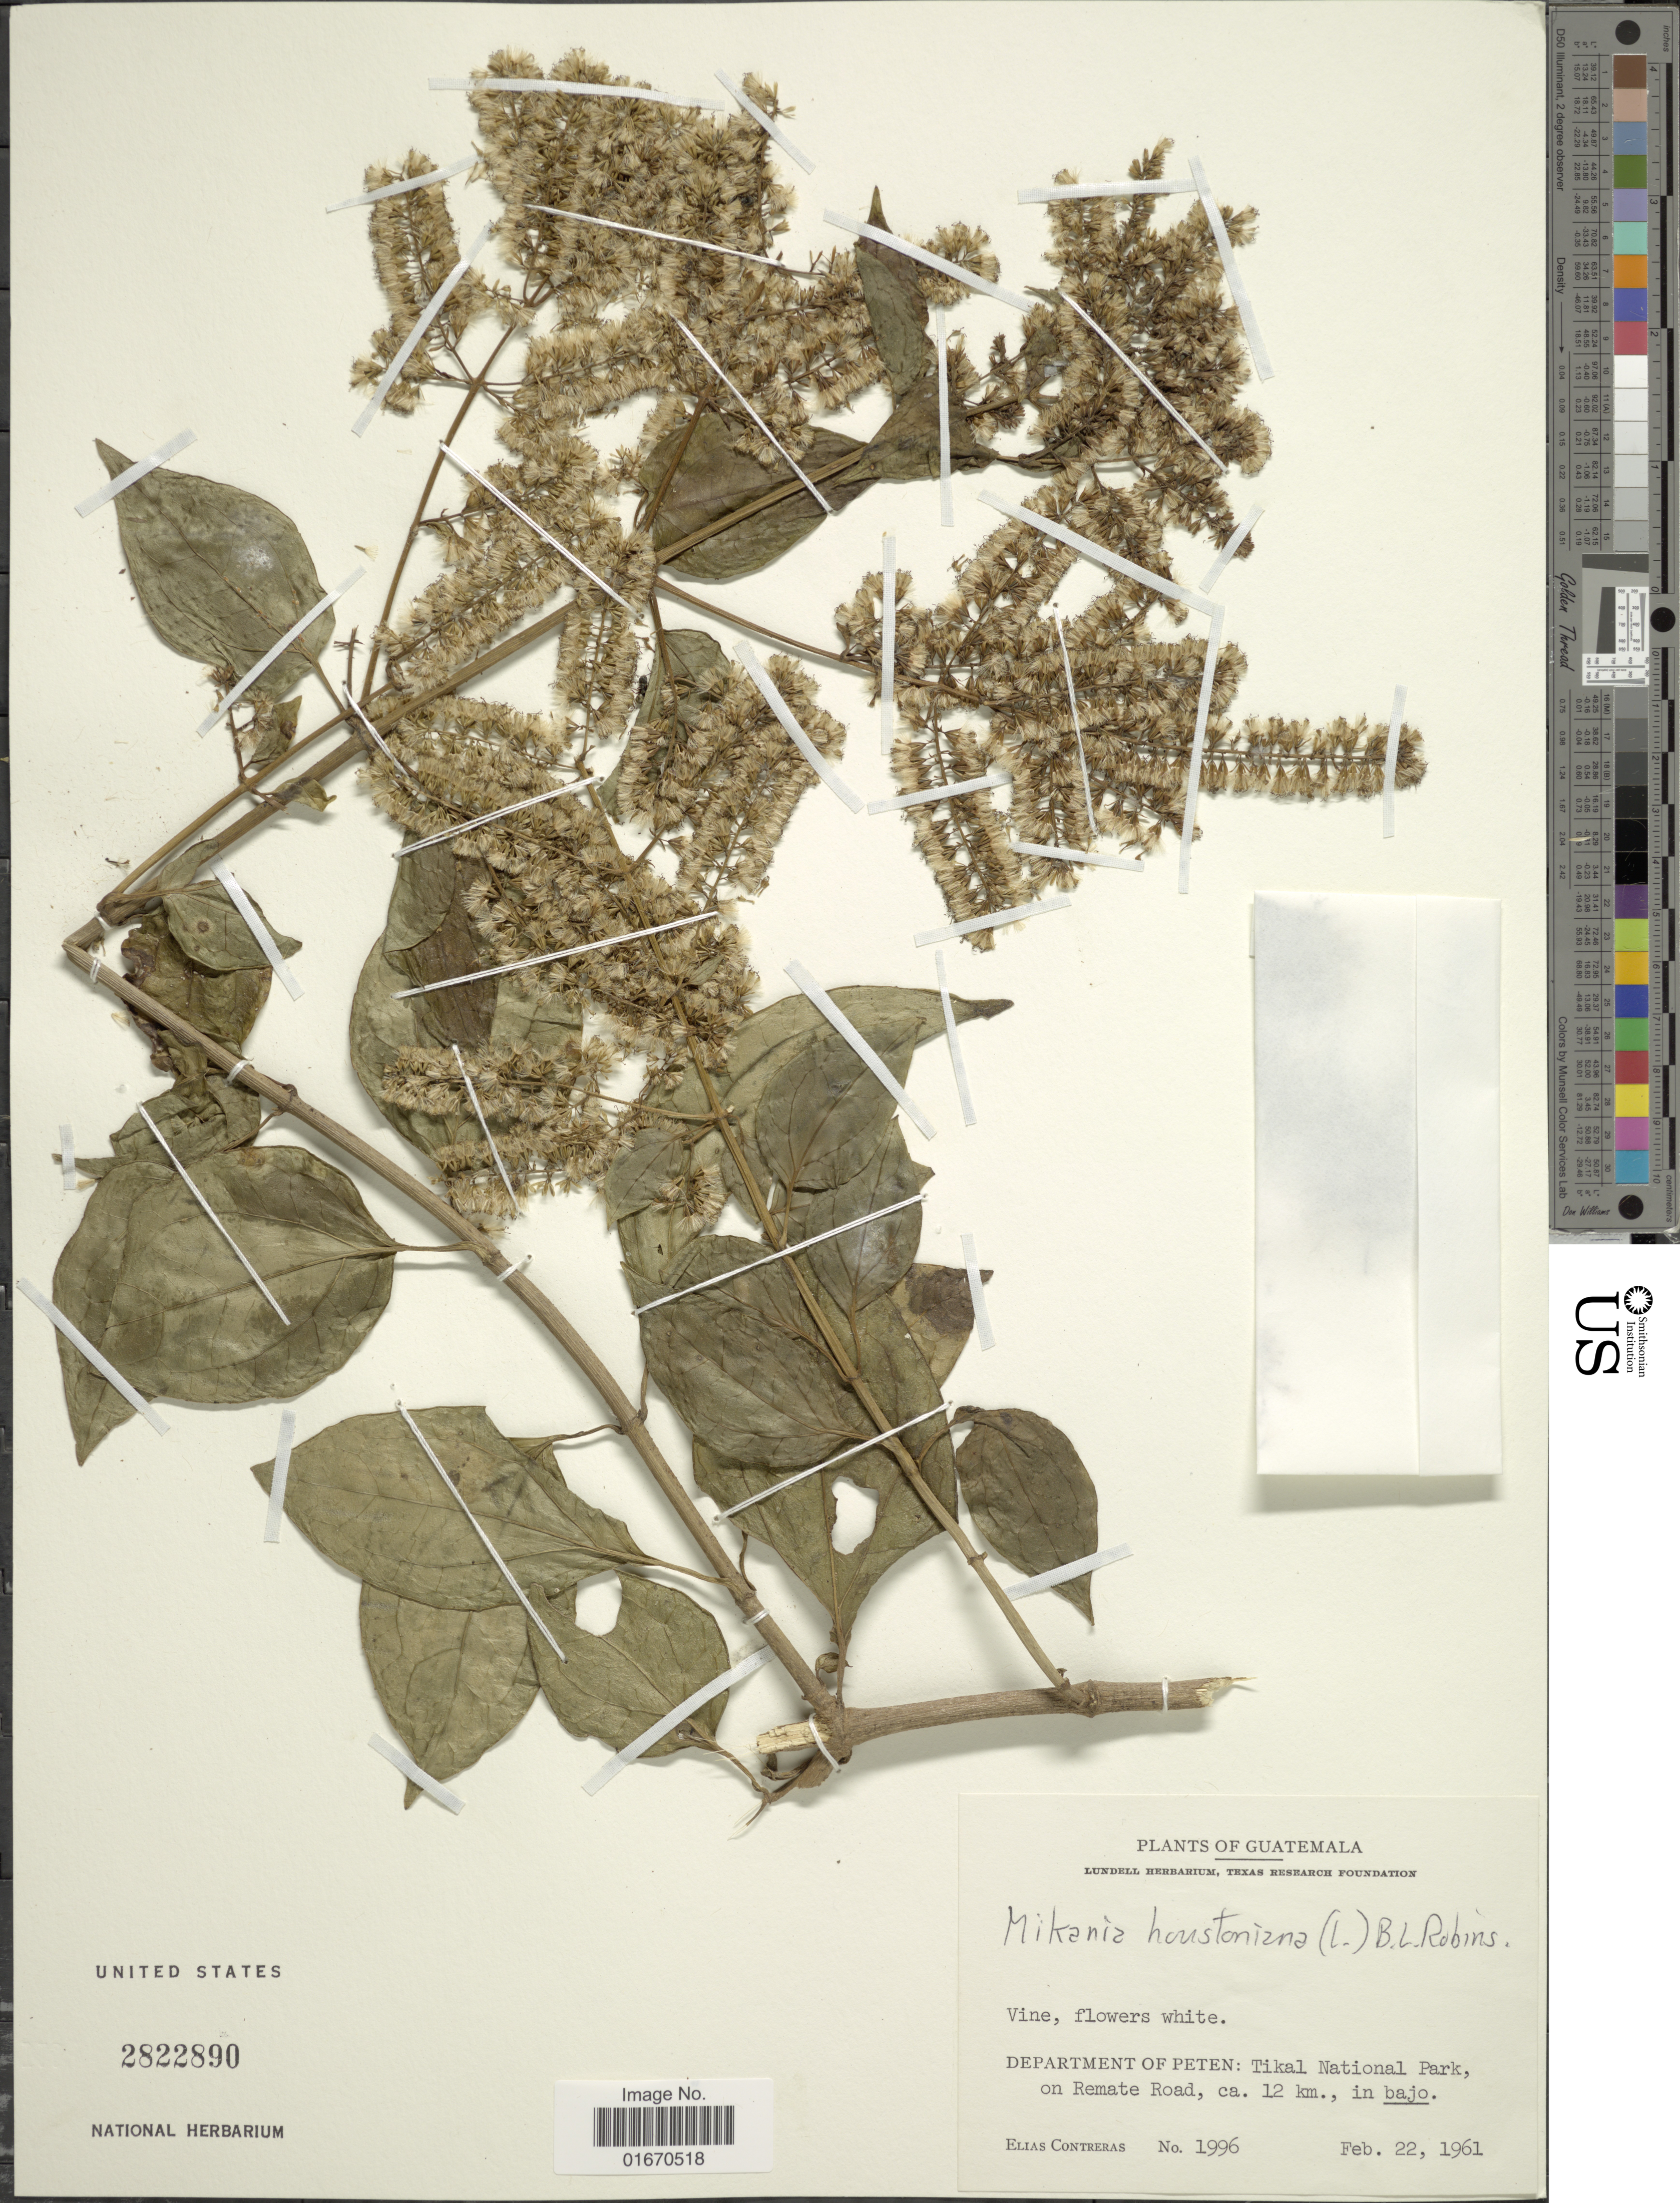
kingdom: Plantae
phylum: Tracheophyta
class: Magnoliopsida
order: Asterales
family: Asteraceae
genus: Mikania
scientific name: Mikania houstoniana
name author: (L.) B.L. Rob.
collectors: E. Contreras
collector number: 1996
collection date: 1961-02-22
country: Guatemala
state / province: El Petén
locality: Department of Peten, Tikal National Park, on Remate Road, ca 12 km in bajo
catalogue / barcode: US 2822890